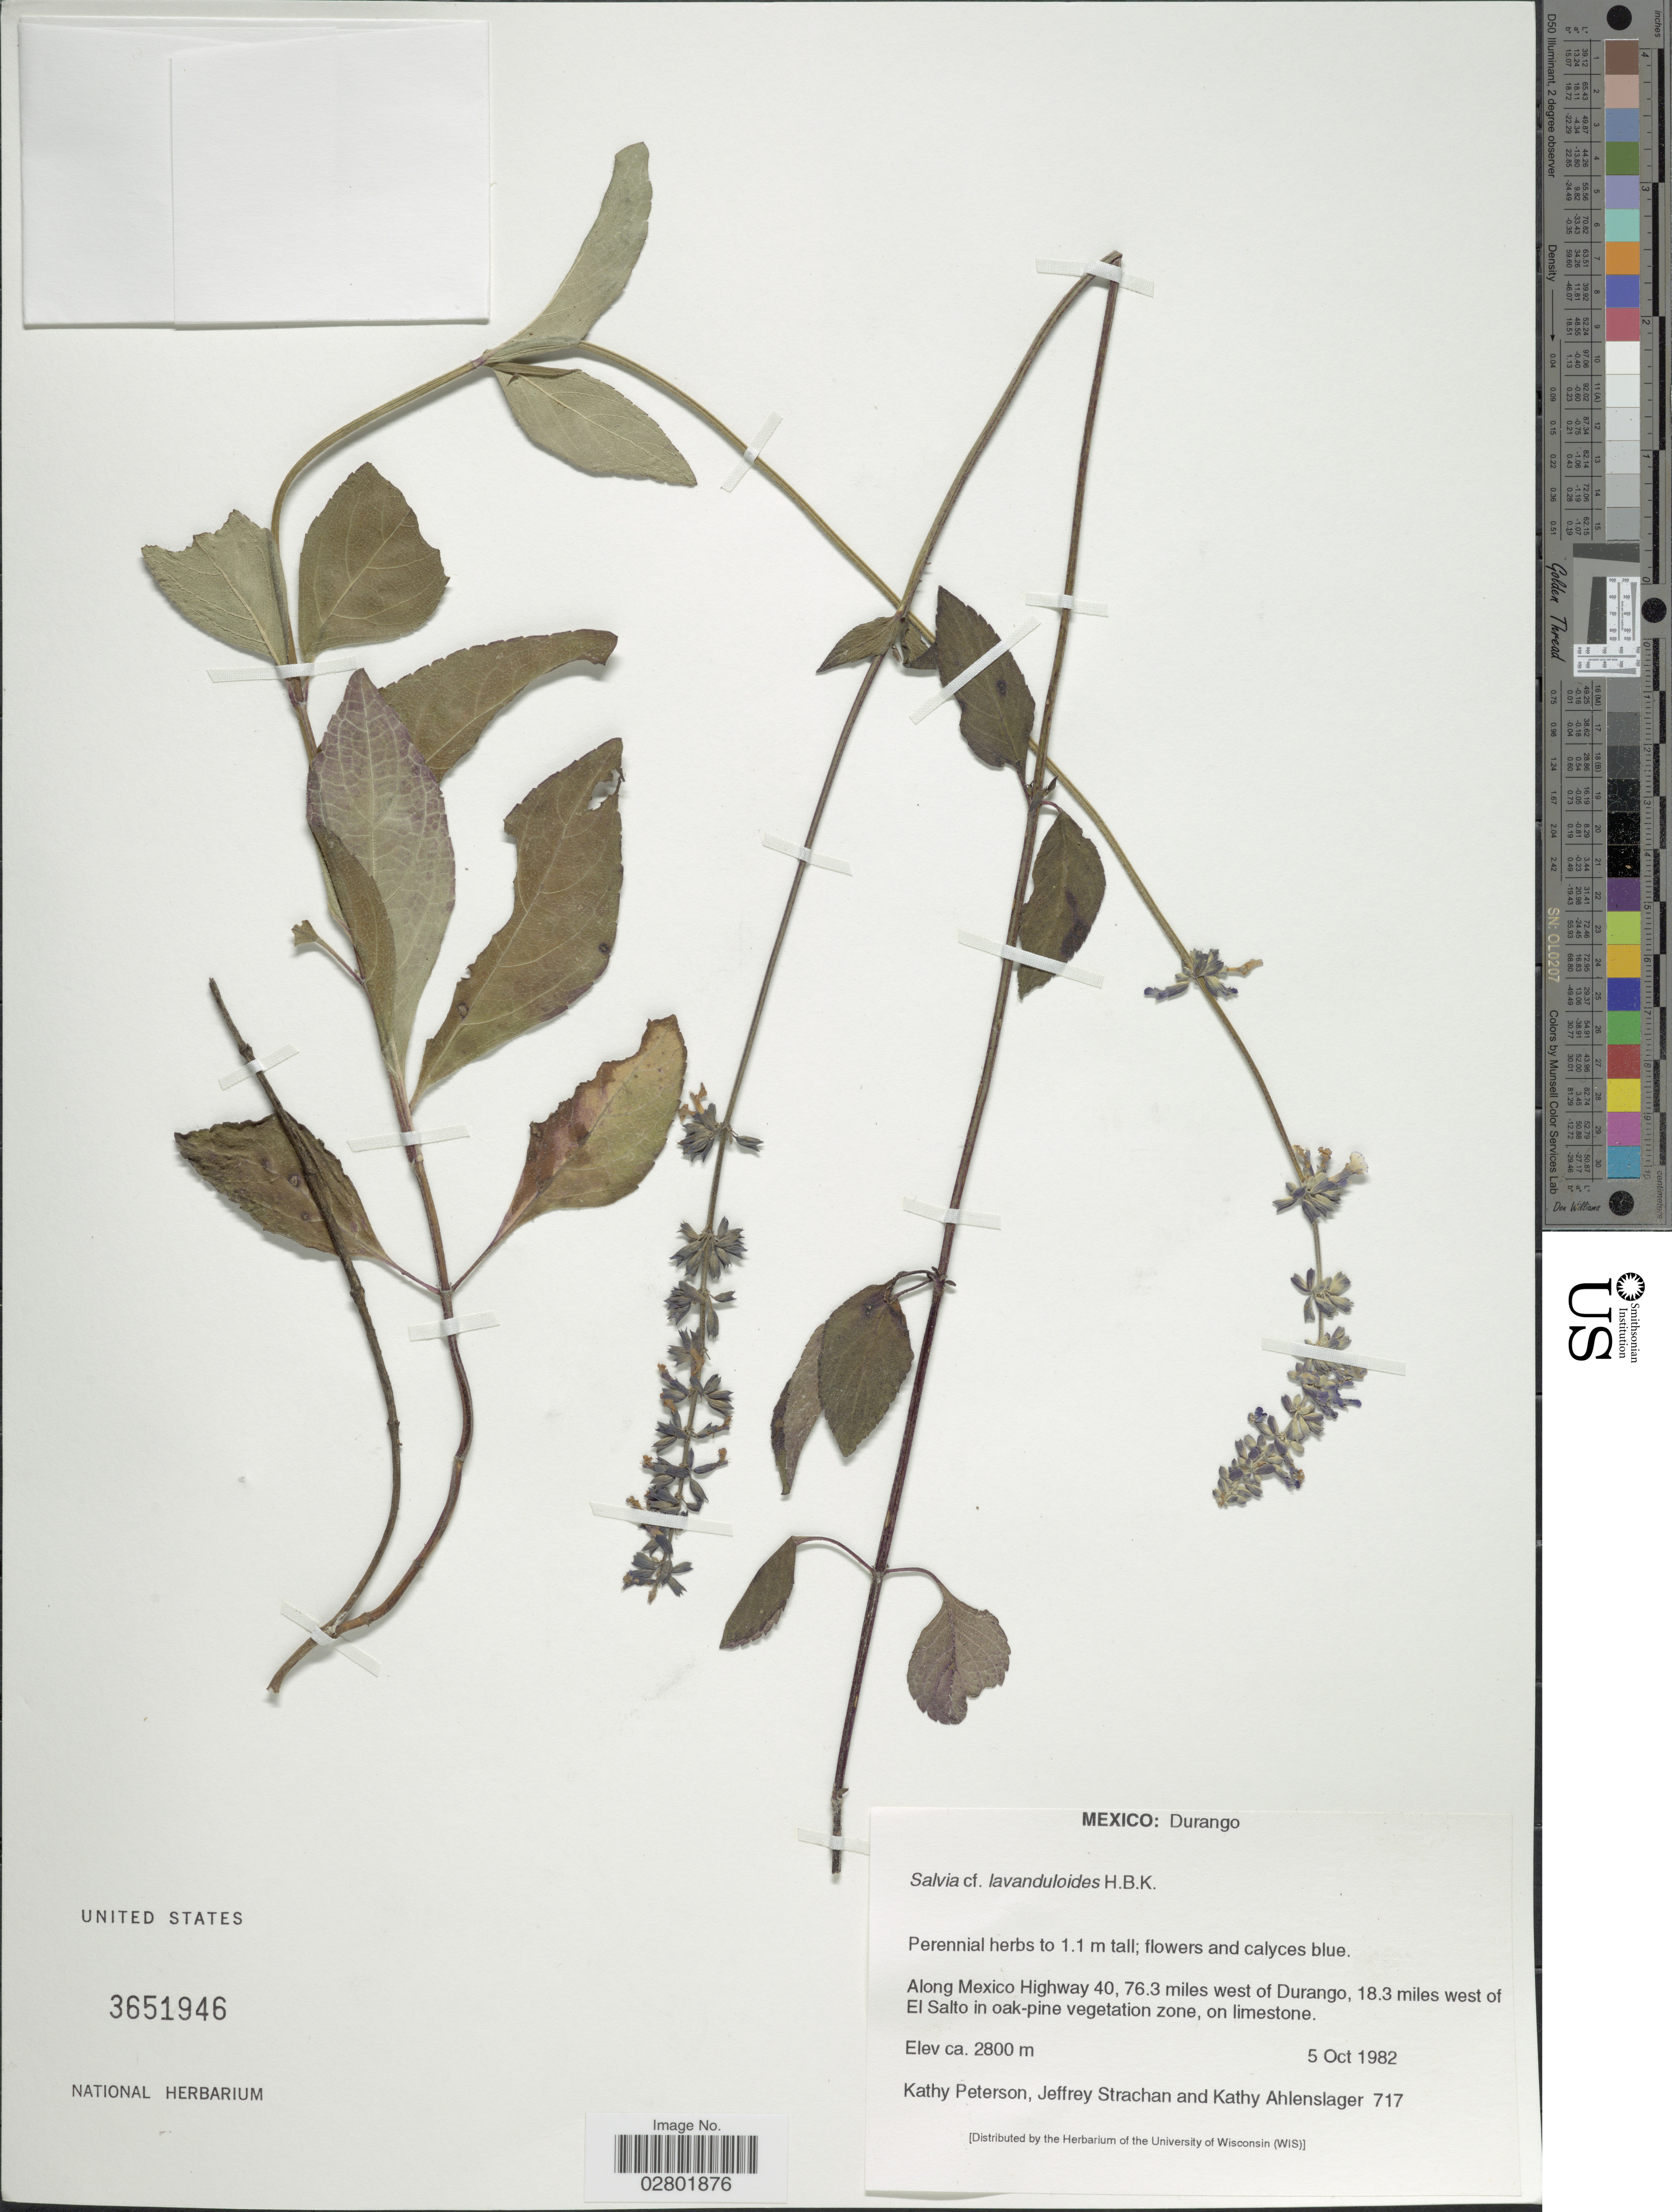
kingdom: Plantae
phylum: Tracheophyta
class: Magnoliopsida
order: Lamiales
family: Lamiaceae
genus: Salvia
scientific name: Salvia lavanduloides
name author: Kunth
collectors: K. Peterson, J. Strachan & K. Ahlenslager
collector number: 717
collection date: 1982-10-05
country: Mexico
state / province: Durango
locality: Along Mexico Highway 40, 76.3 miles west of Durango, 18.3 miles west of El Salto in oak-pine vegetation zone, on limestone.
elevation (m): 2800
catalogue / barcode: US 3651946